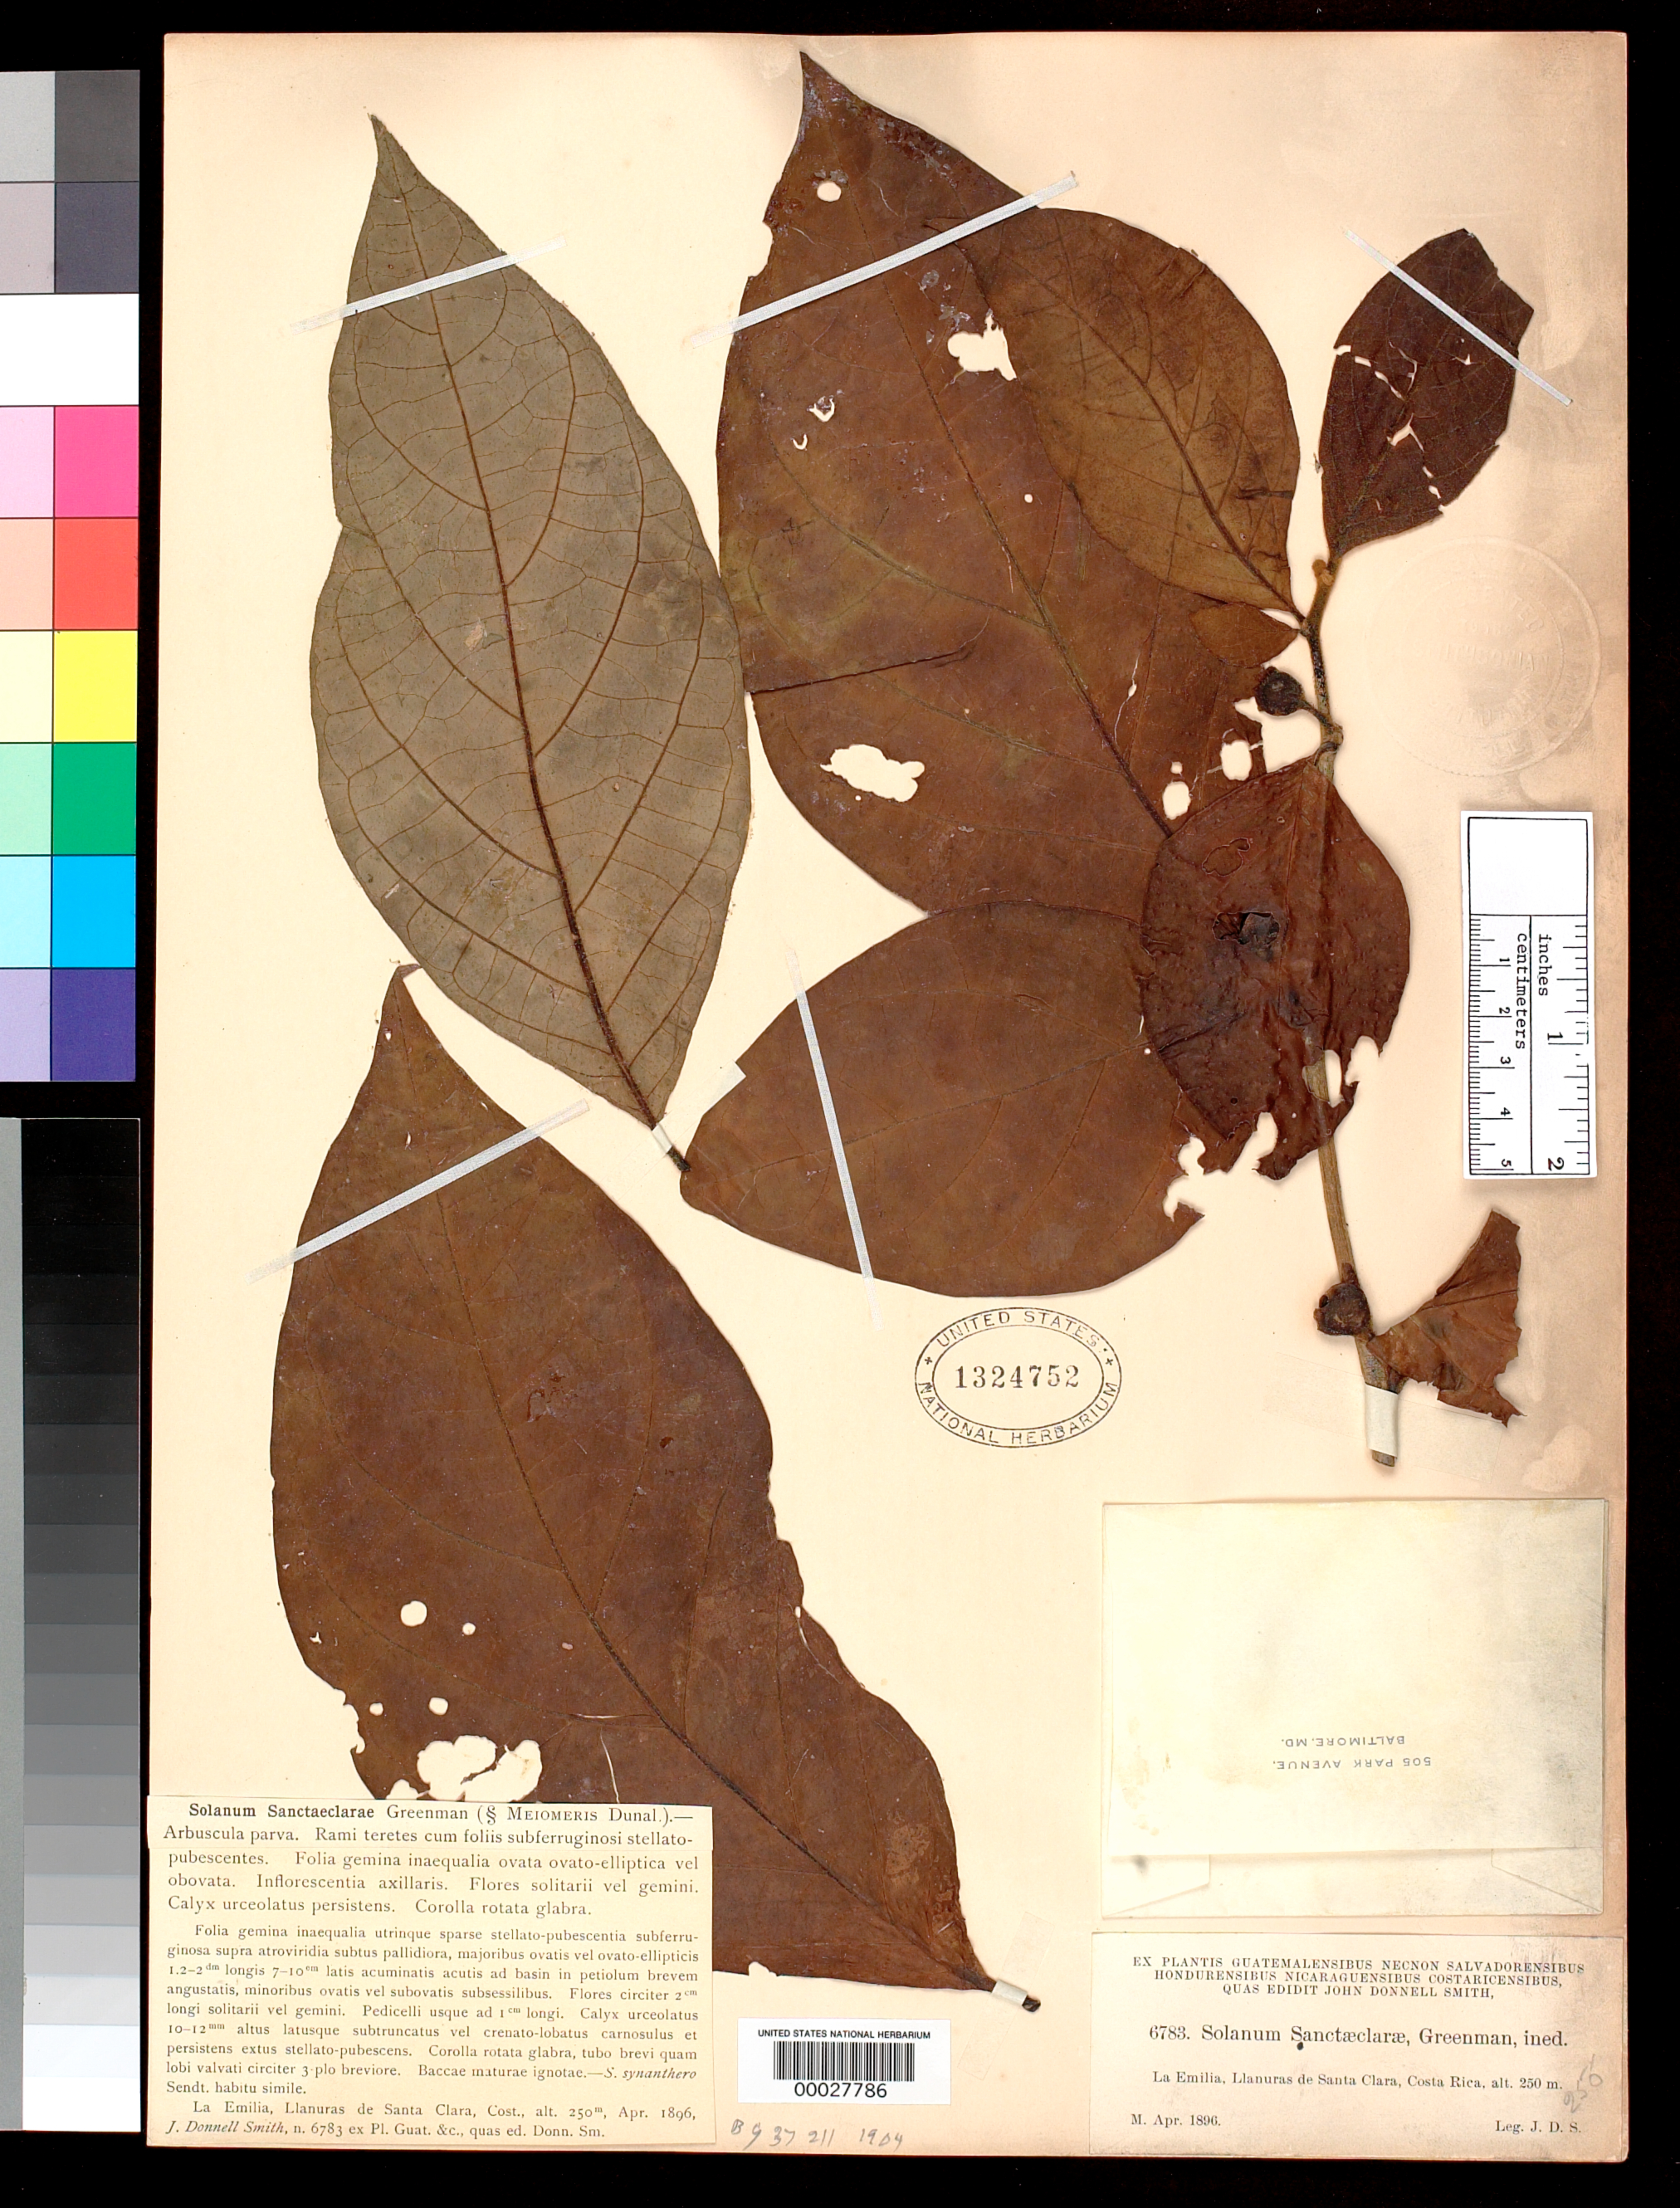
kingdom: Plantae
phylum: Tracheophyta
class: Magnoliopsida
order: Solanales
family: Solanaceae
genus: Solanum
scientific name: Solanum sanctaeclarae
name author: Greenm.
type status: Isotype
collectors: J. Donnell Smith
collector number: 6783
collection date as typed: Apr 1896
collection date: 1896-04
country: Costa Rica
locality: La Emilia, Llanuras de Santa Clara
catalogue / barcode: US 1324752